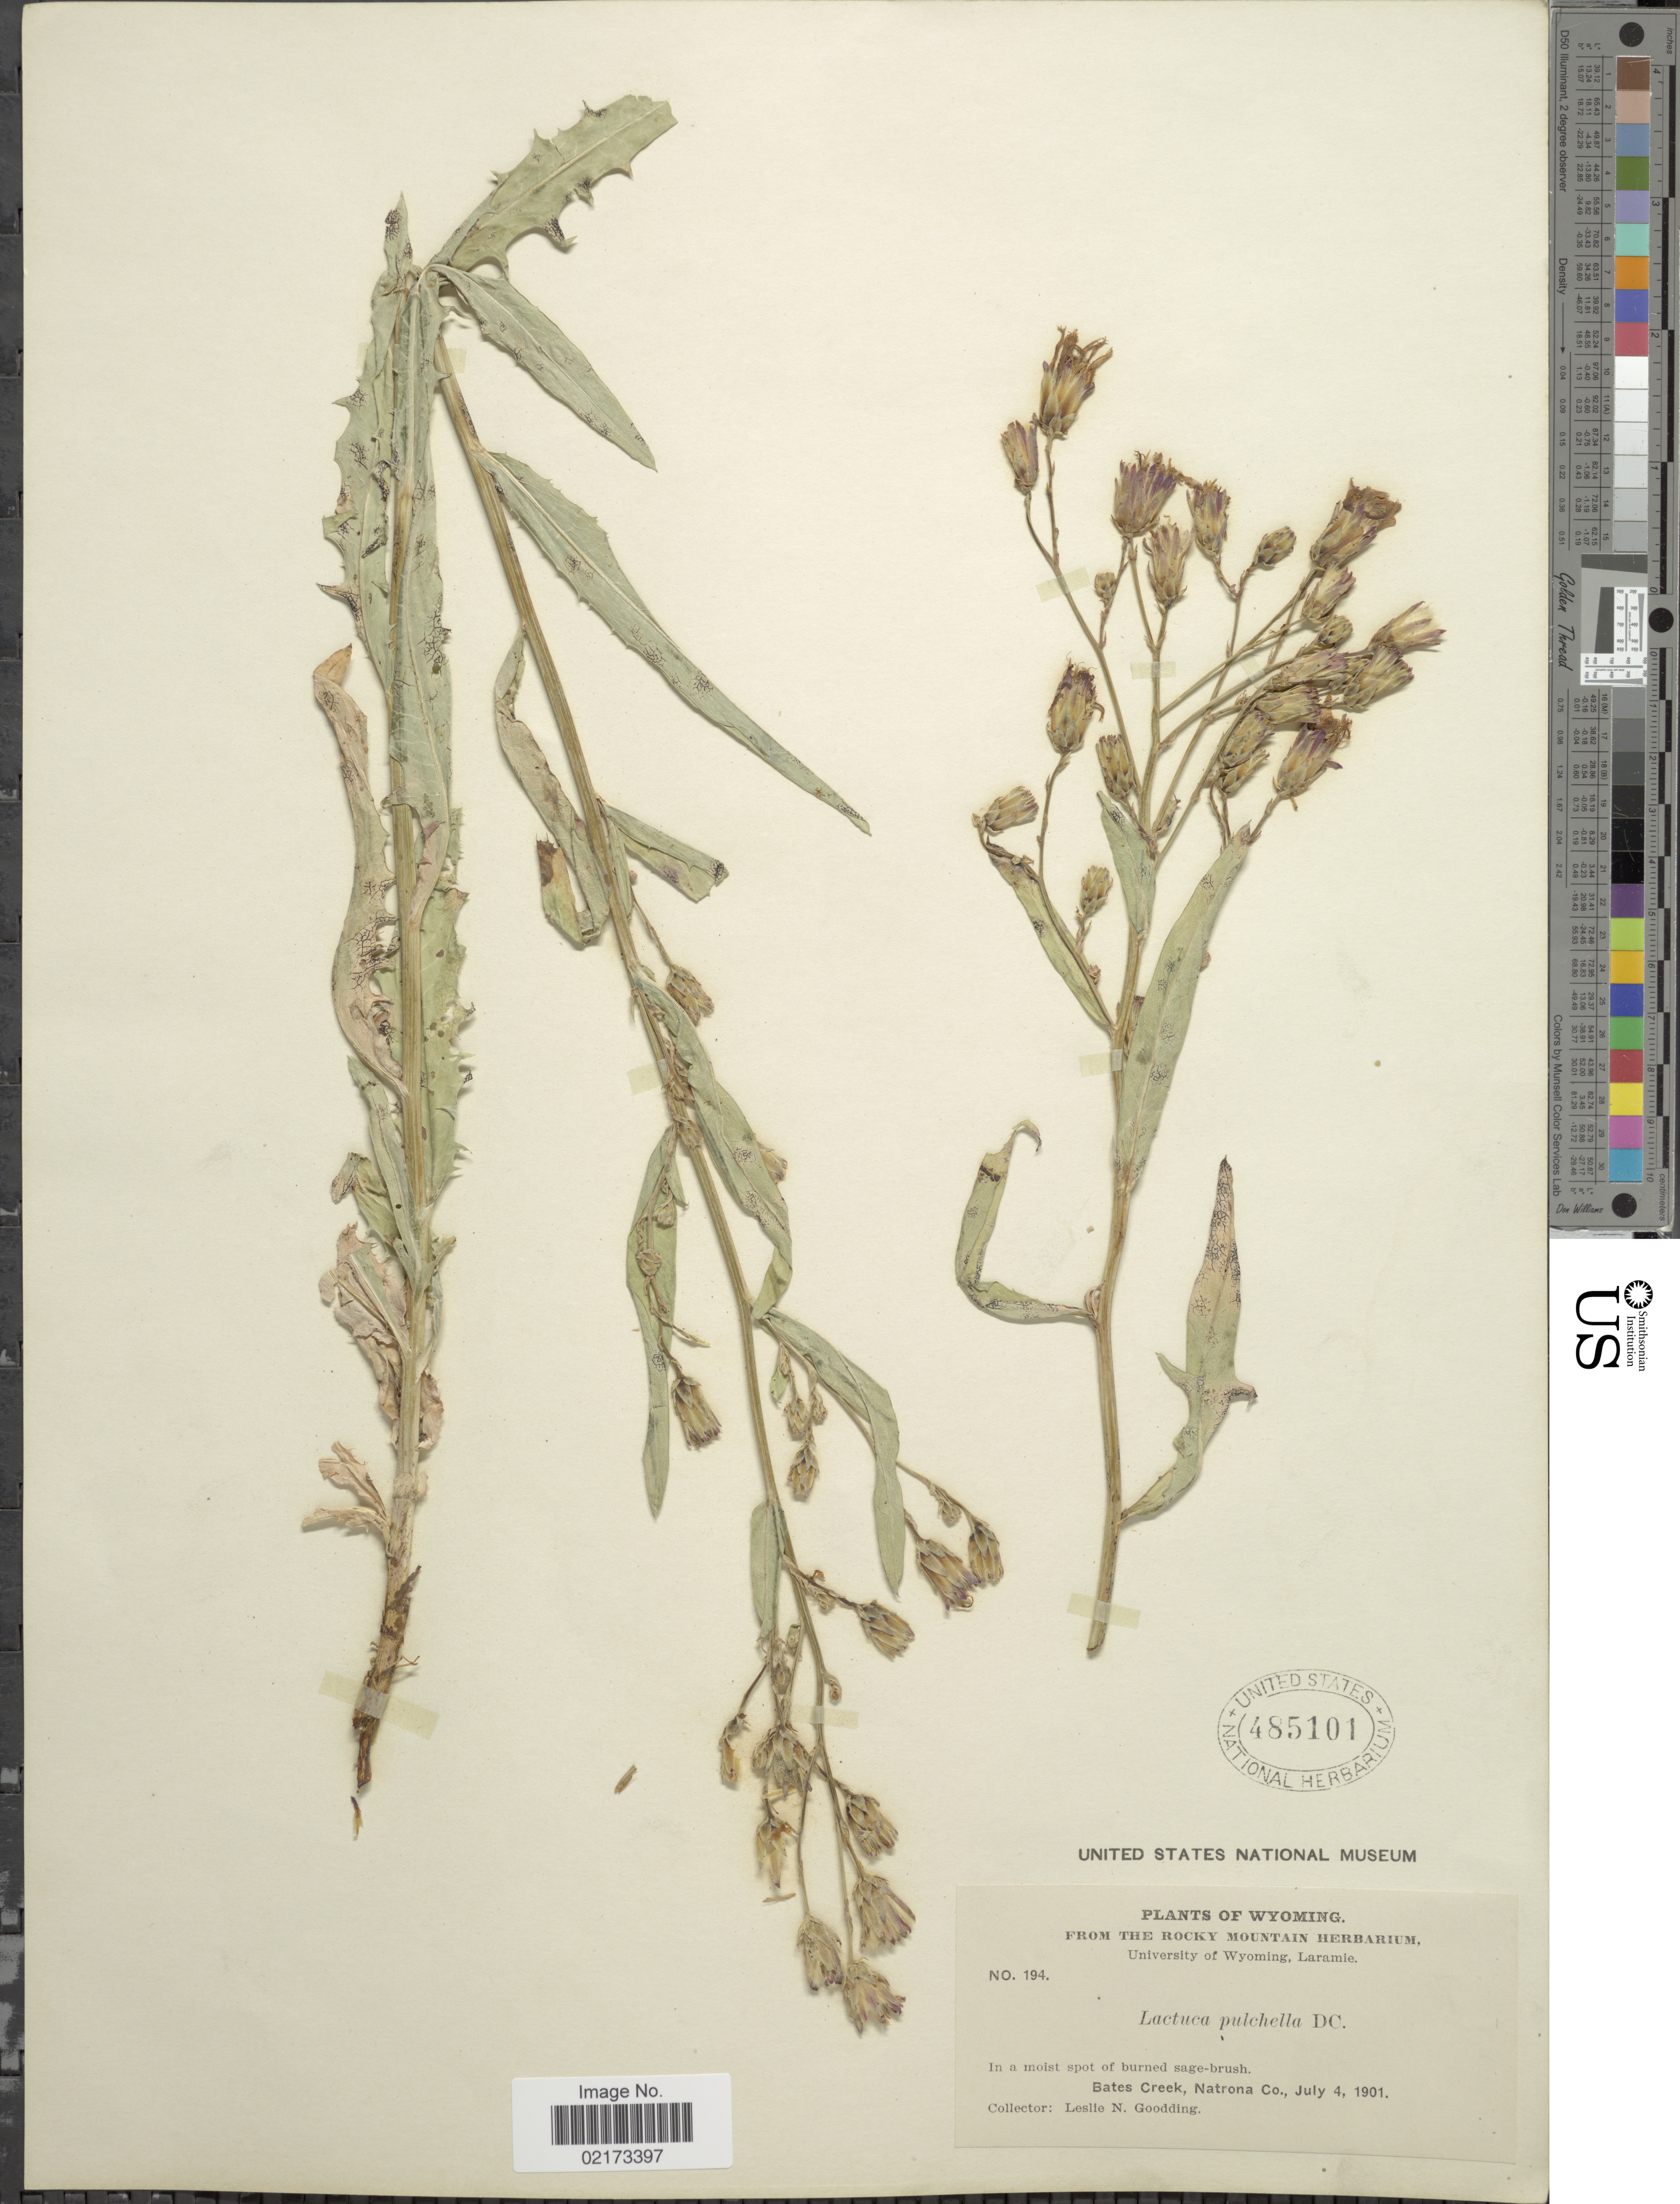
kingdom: Plantae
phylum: Tracheophyta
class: Magnoliopsida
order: Asterales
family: Asteraceae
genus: Lactuca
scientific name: Lactuca tatarica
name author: (L.) C.A. Mey.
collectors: L. N. Goodding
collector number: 194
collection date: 1901-07-04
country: United States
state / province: Wyoming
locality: Bates Creek, Natrona Co.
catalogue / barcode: US 485101